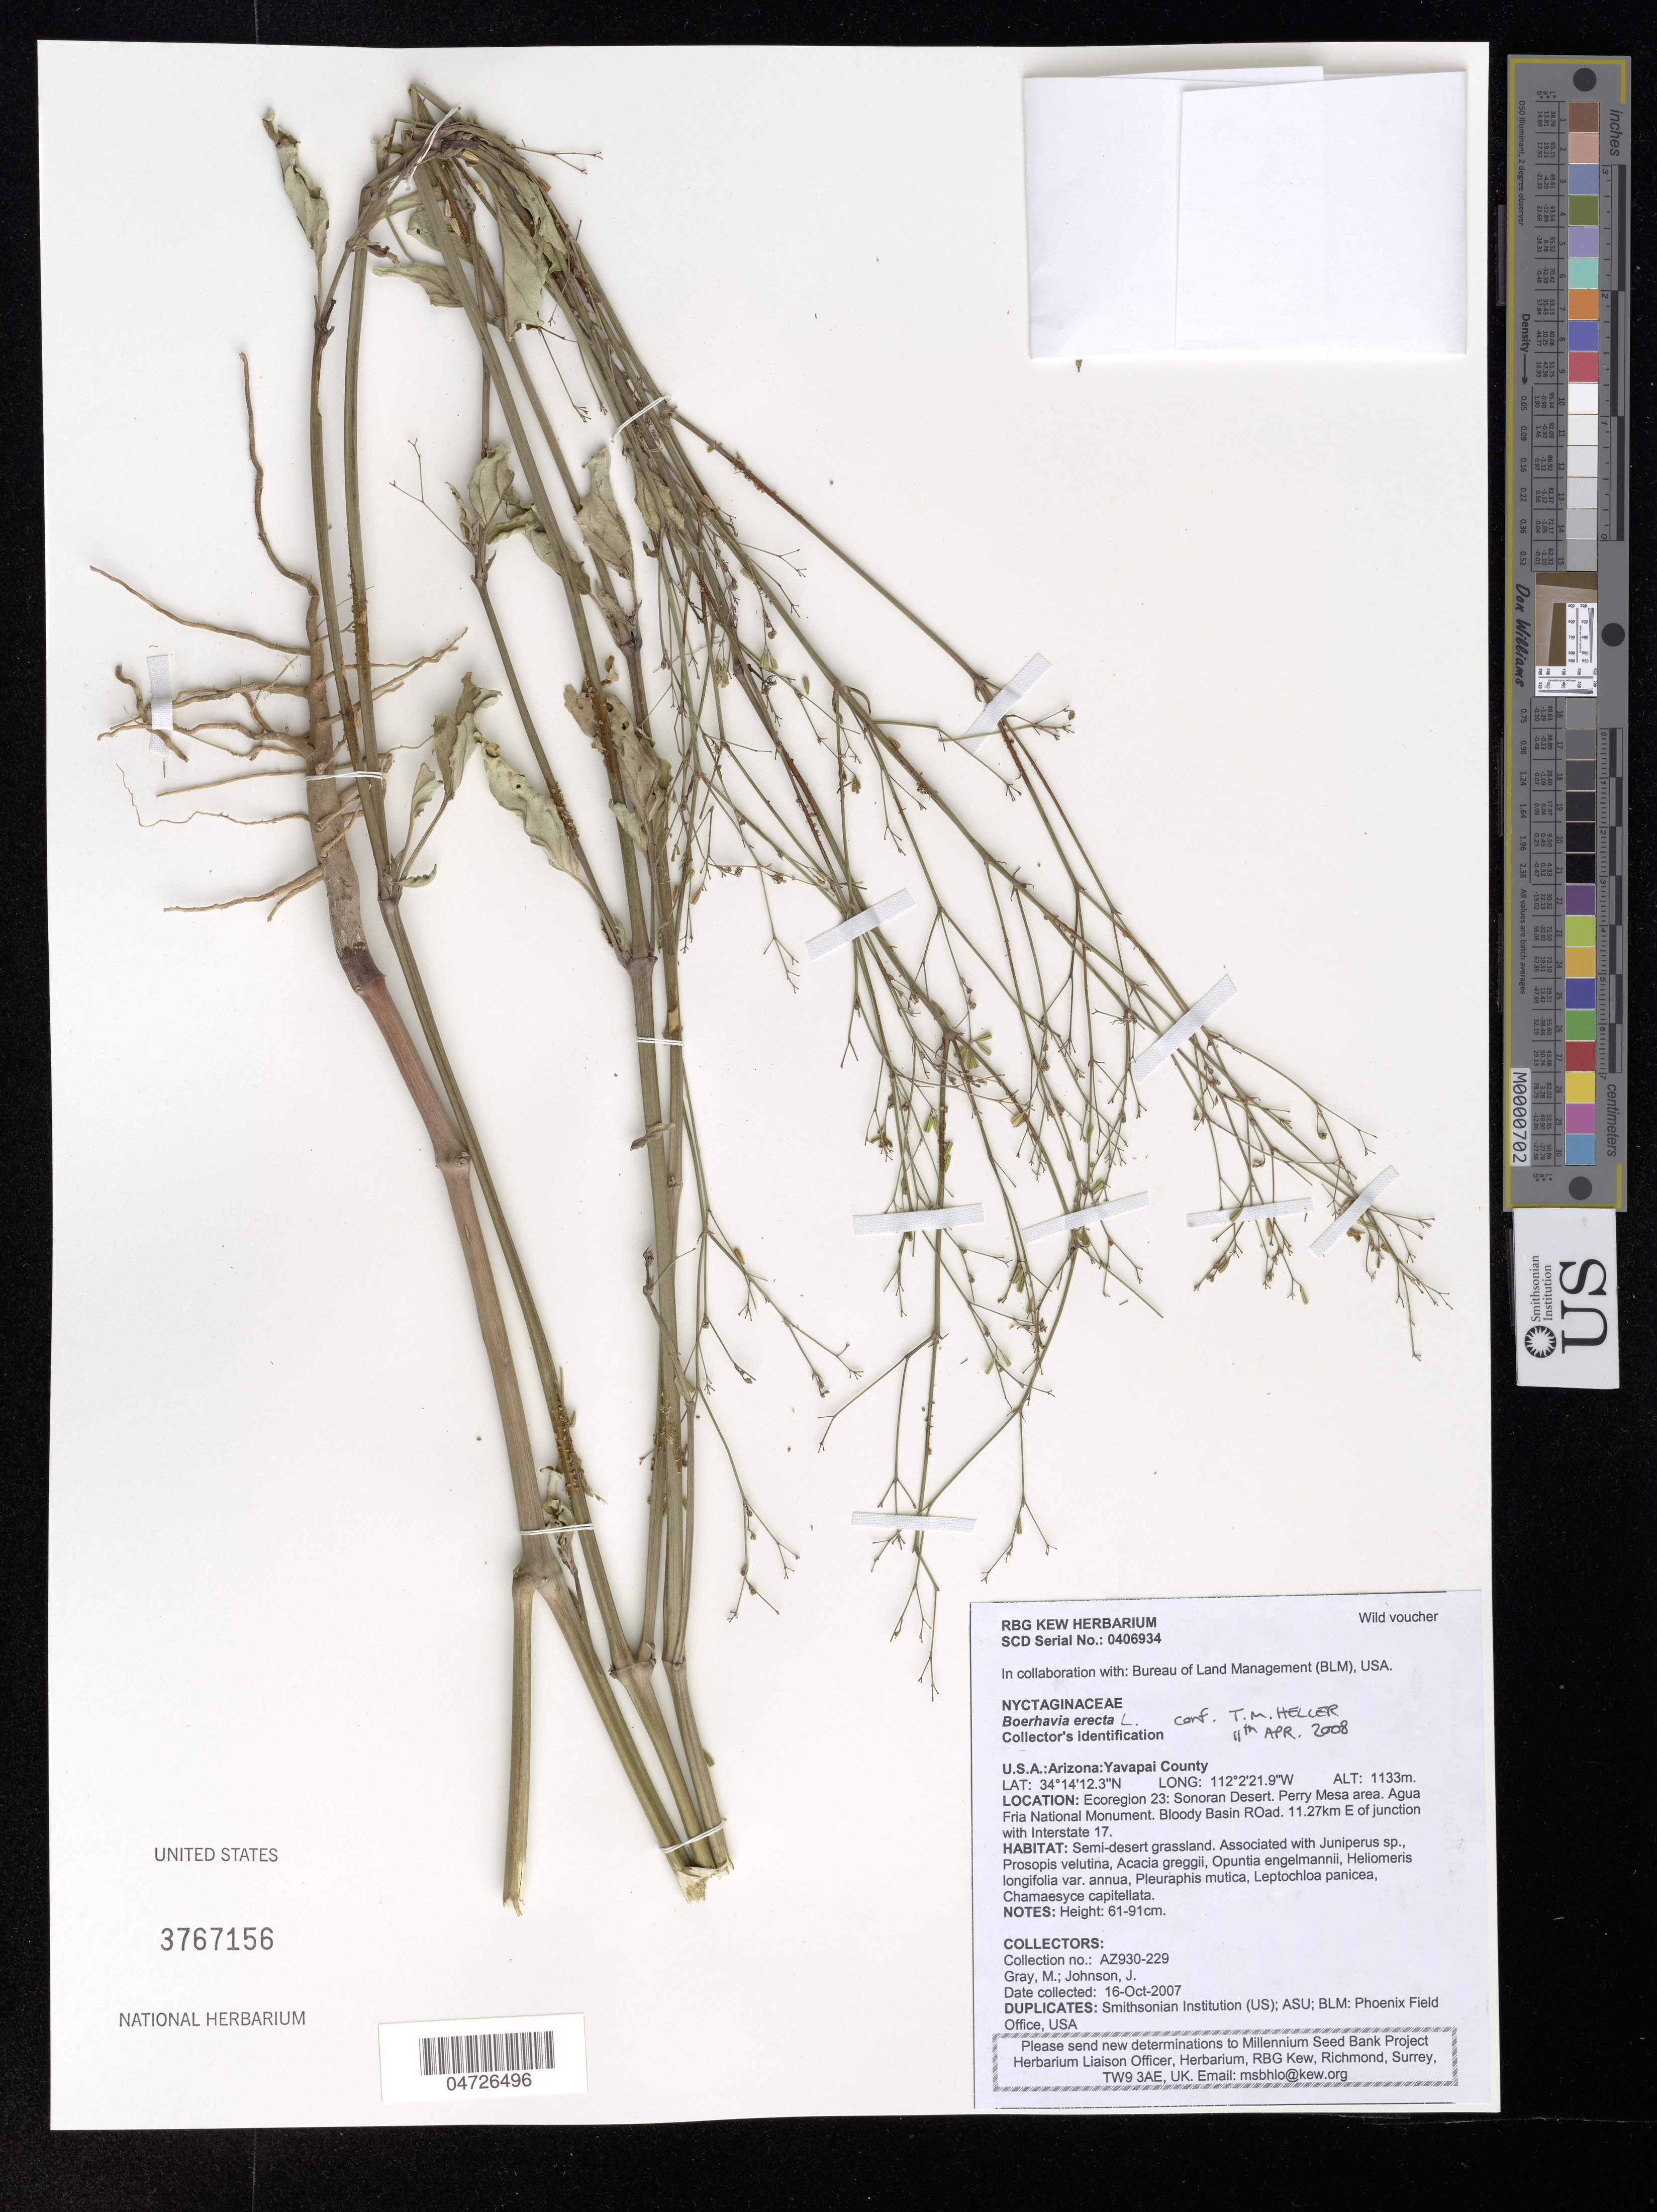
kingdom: Plantae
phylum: Tracheophyta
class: Magnoliopsida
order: Caryophyllales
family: Nyctaginaceae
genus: Boerhavia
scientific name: Boerhavia erecta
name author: L.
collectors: M. Gray & J. Johnson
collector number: AZ930-229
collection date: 2007-10-16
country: United States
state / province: Arizona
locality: Yavapai County. Ecoregion 23: Sonoran Desert. Perry Mesa area. Agua Fria National Monument. Bloody Basin Road. 11.27km E of junction with Interstate 17.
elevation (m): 1133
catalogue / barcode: US 3767156